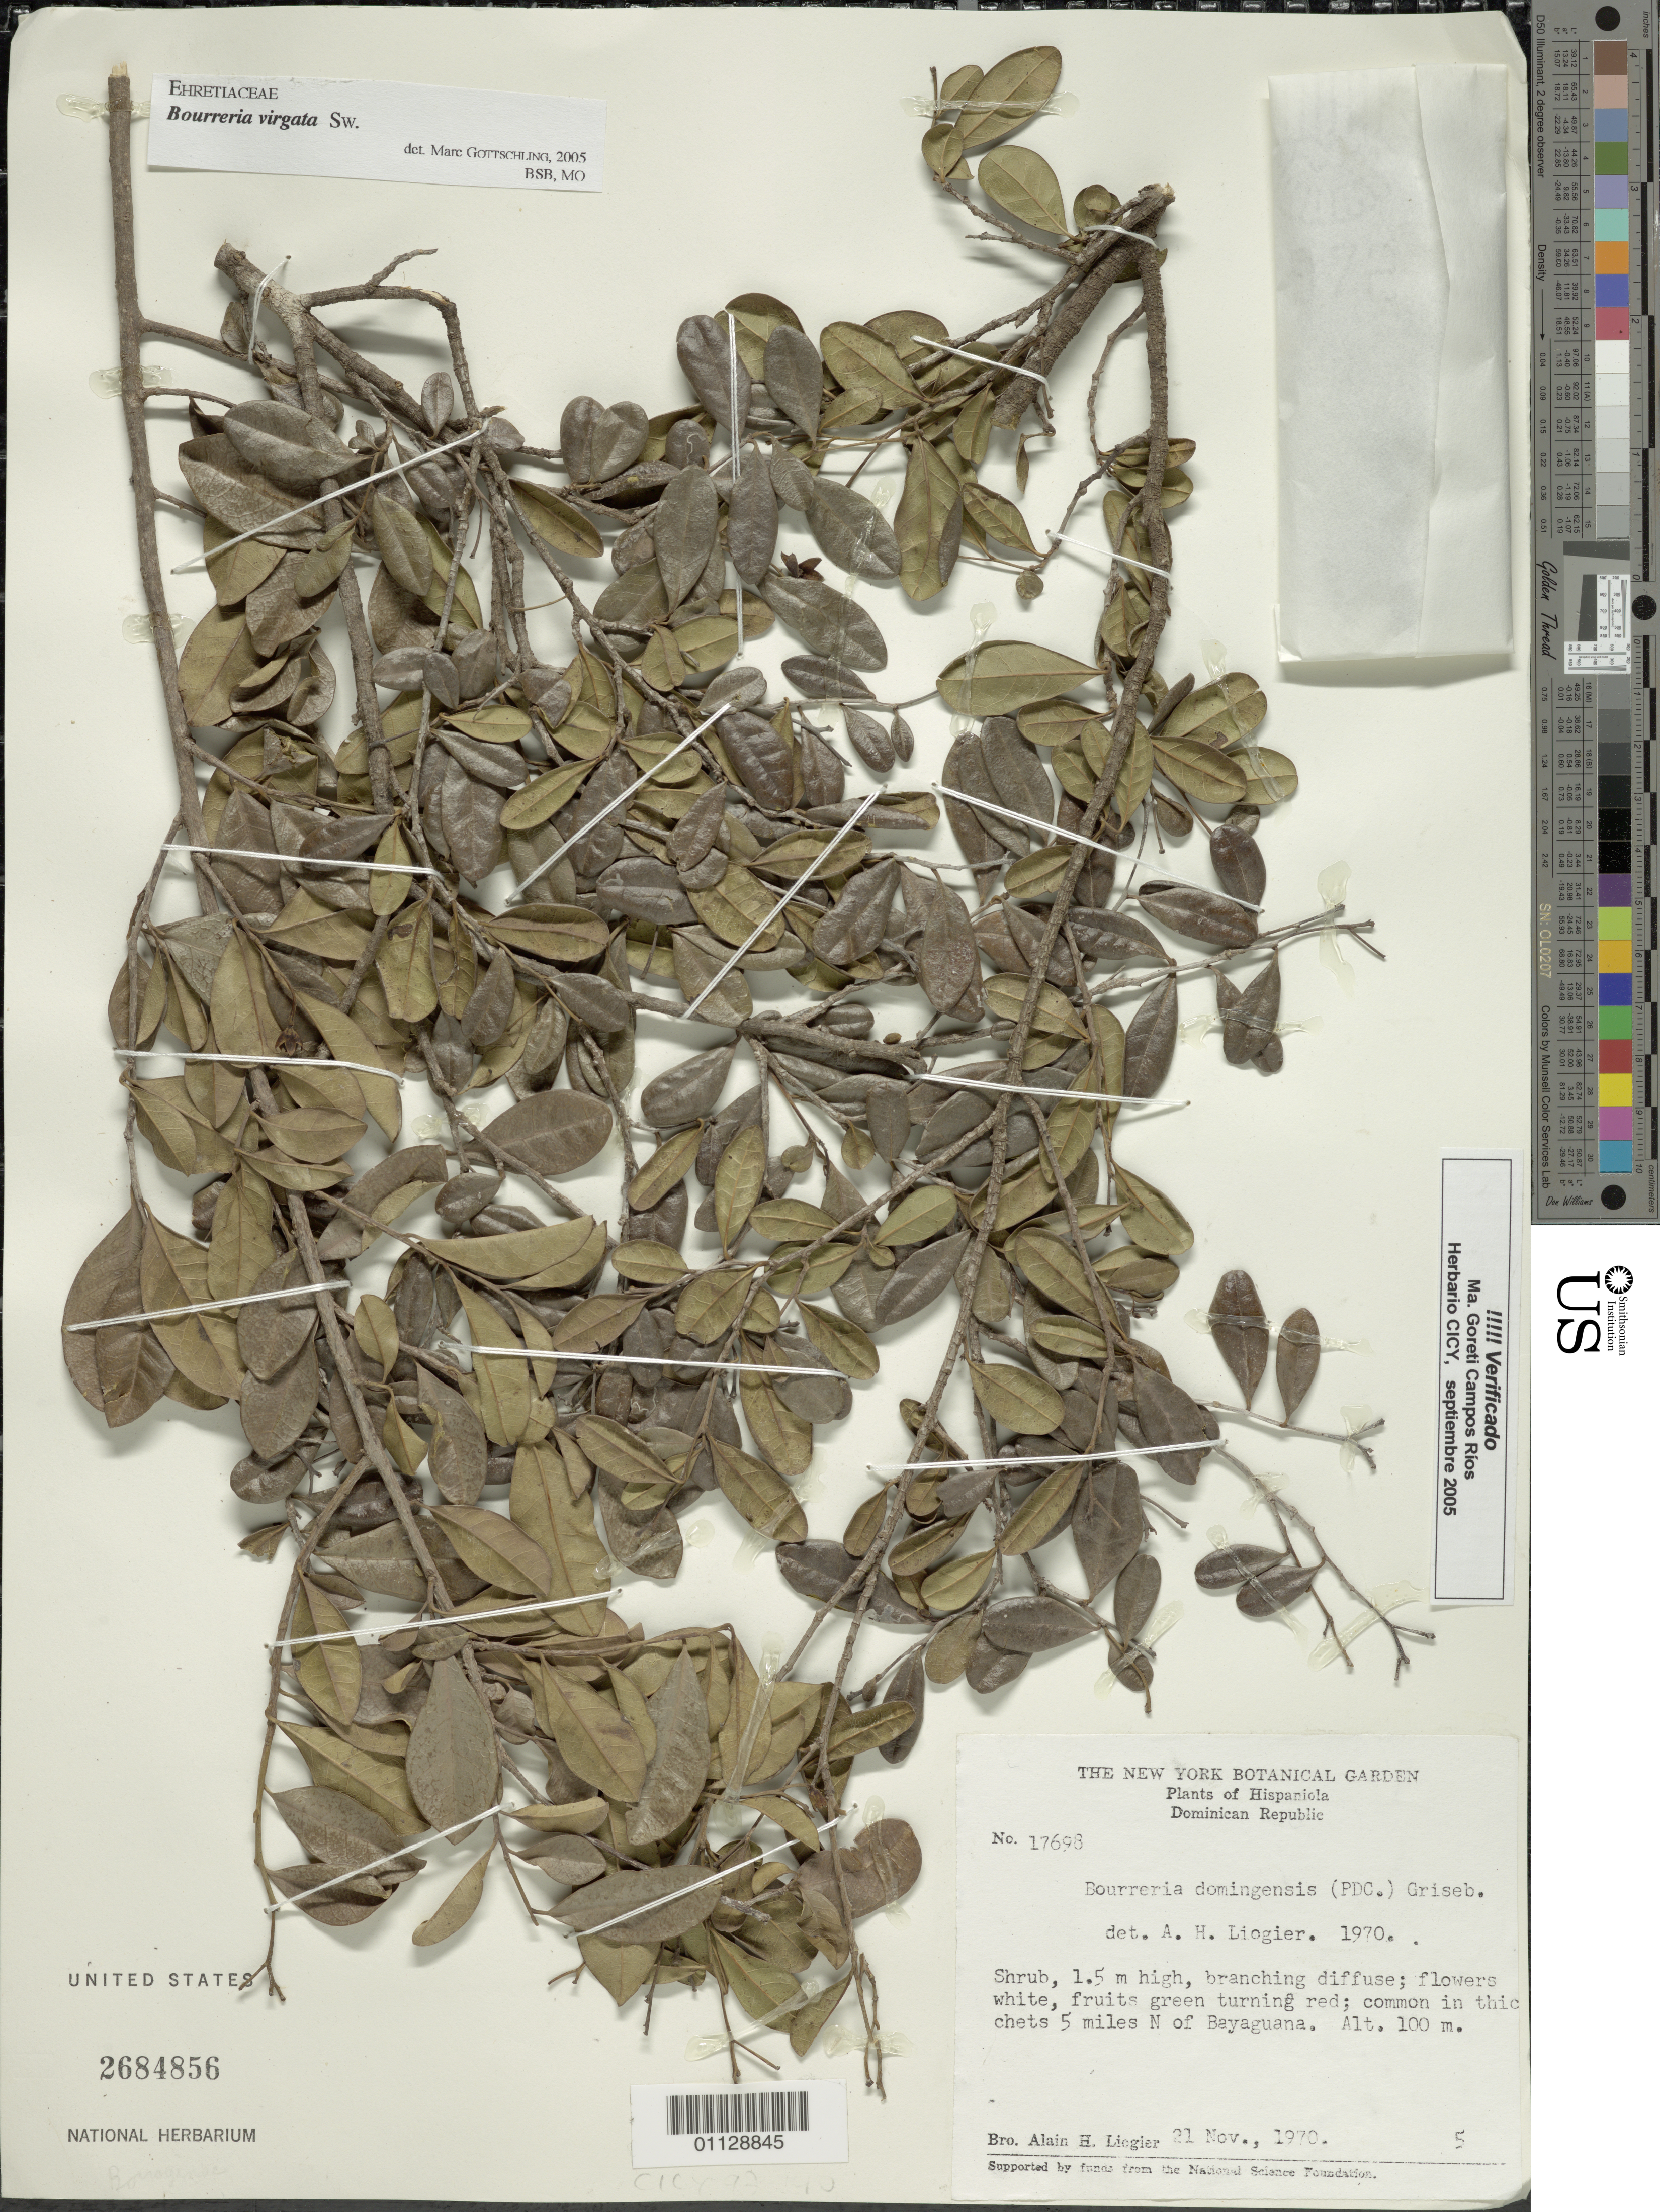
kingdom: Plantae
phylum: Tracheophyta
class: Magnoliopsida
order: Boraginales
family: Ehretiaceae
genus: Bourreria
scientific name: Bourreria virgata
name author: (Sw.) G. Don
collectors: A. H. Liogier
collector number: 17698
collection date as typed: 21 Nov 1970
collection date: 1970-11-21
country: Dominican Republic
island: Hispaniola I.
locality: Common in thickets 5 miles N of Bayaguana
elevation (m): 100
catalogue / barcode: US 2684856